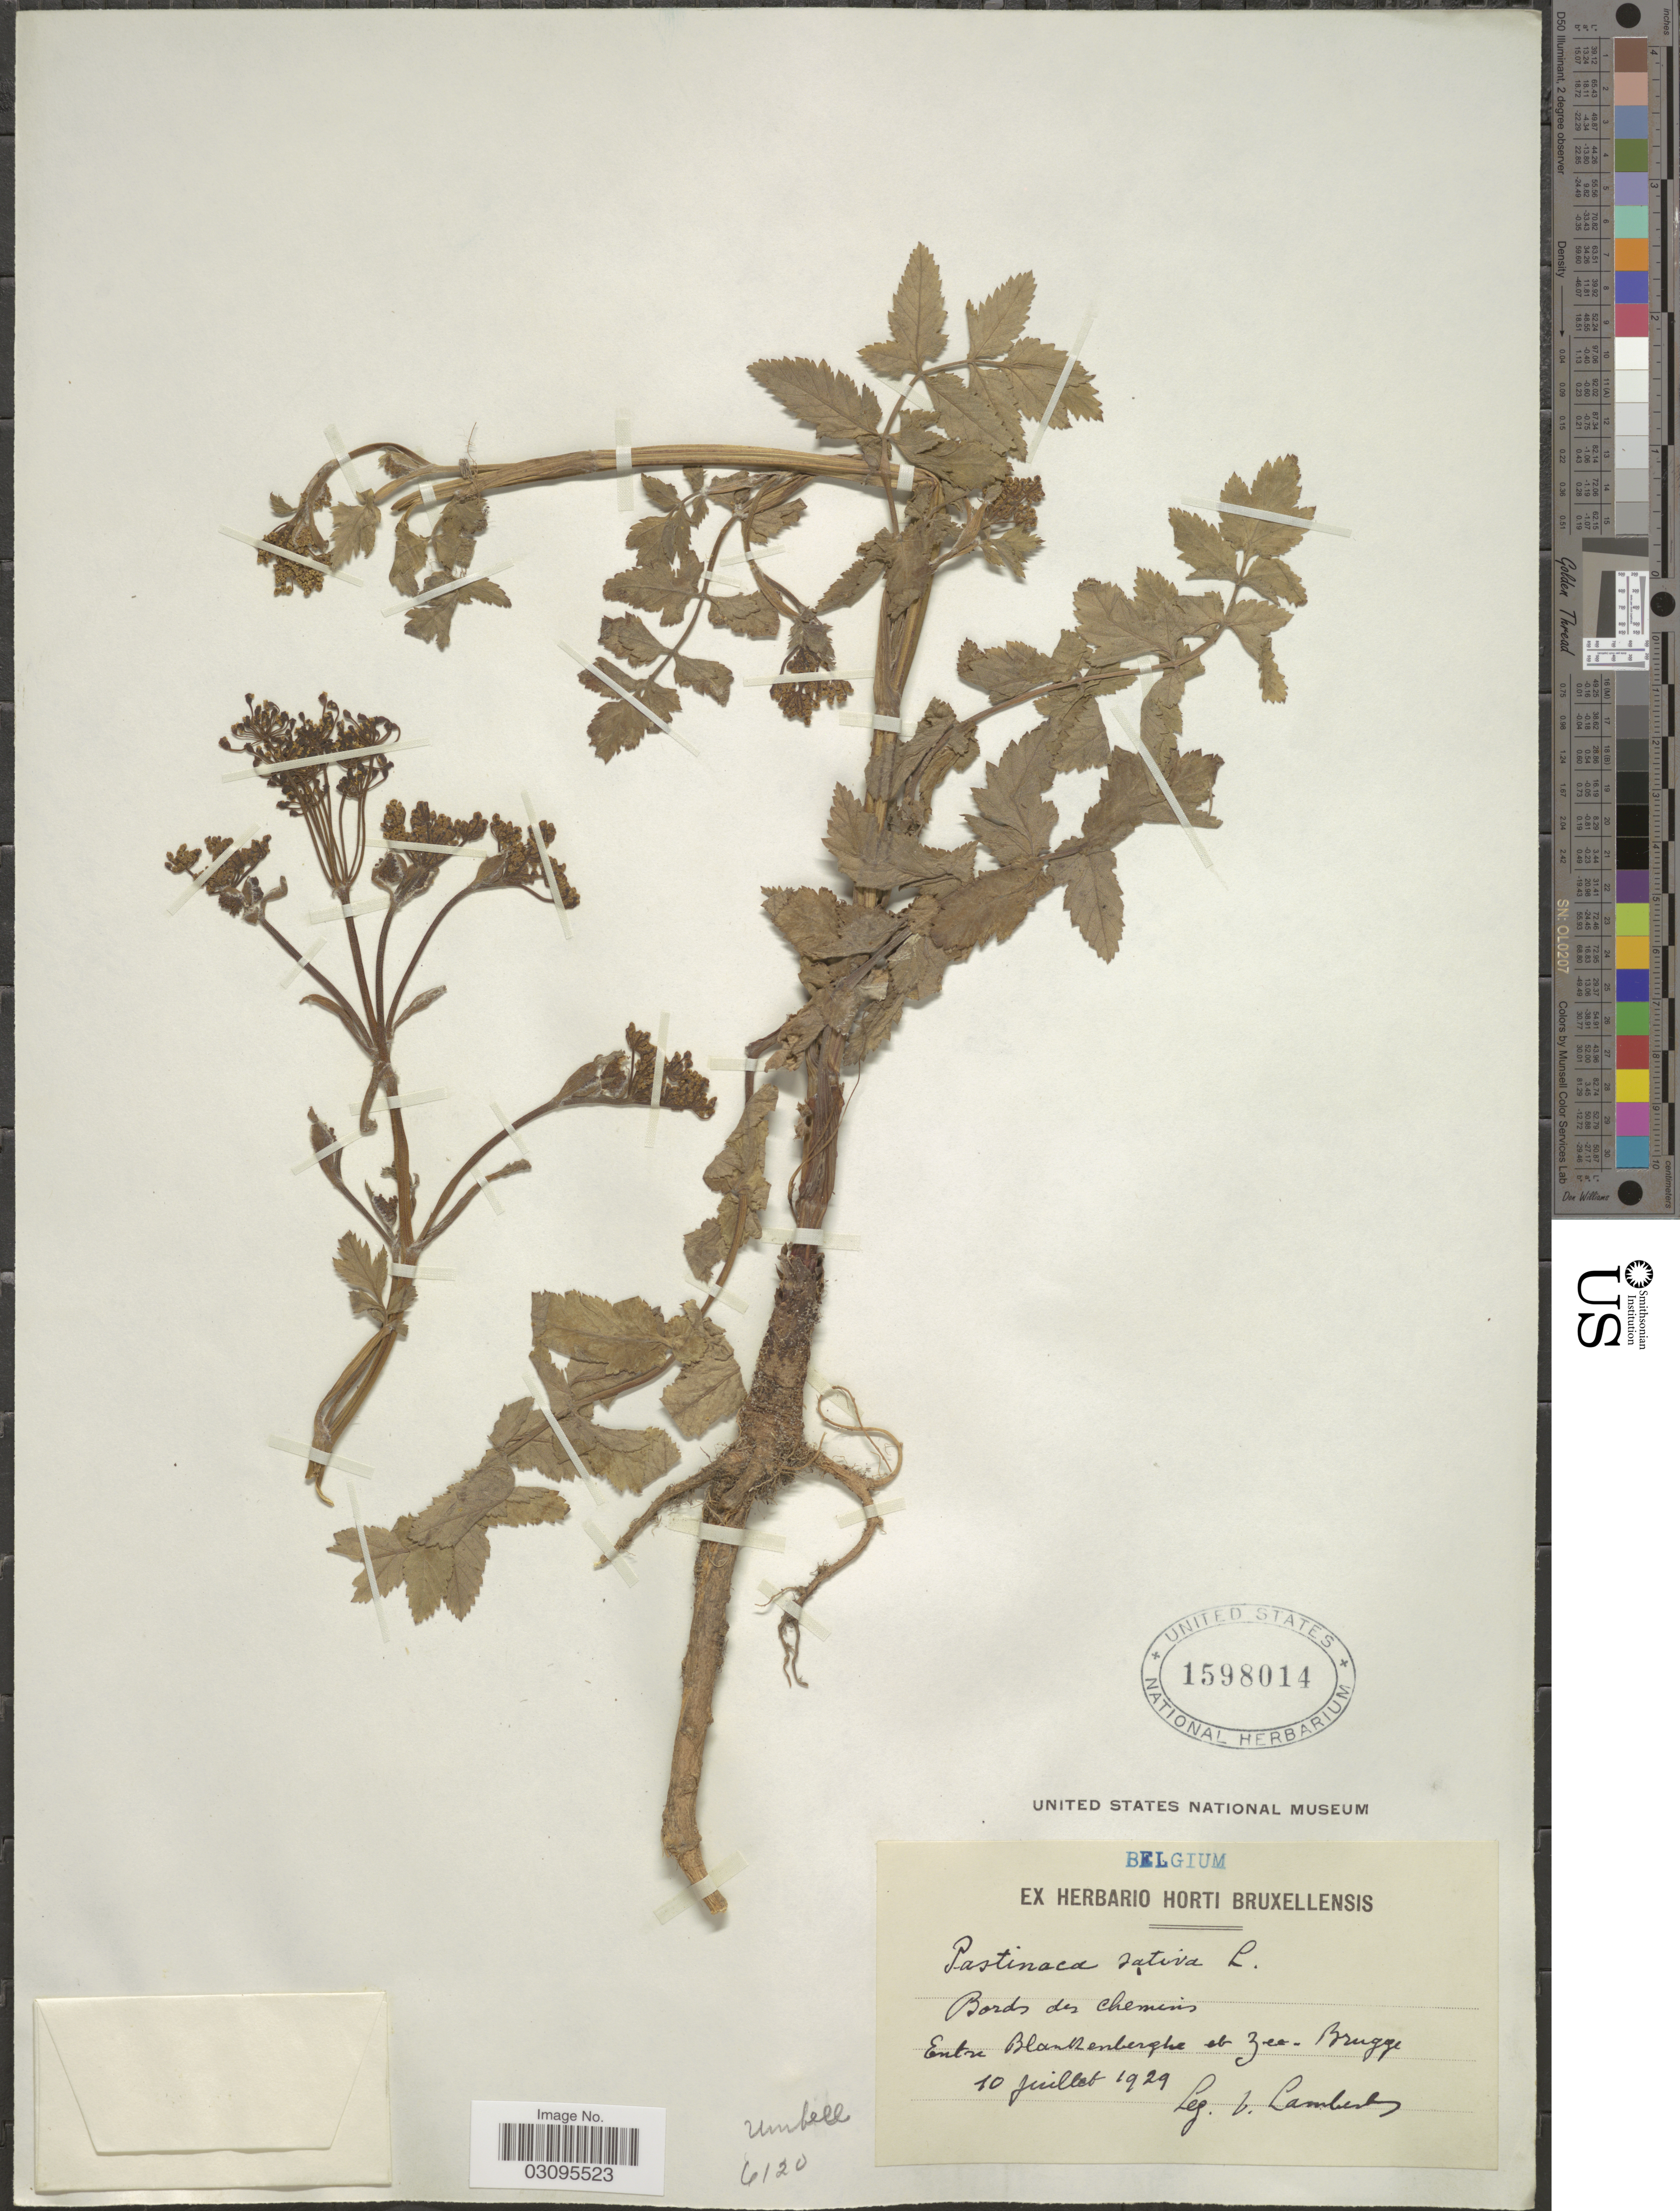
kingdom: Plantae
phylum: Tracheophyta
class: Magnoliopsida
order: Apiales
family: Apiaceae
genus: Pastinaca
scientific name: Pastinaca sativa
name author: L.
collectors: V. Lambert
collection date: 1929-07-10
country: Belgium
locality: Bords des chemins, Entre Blankenberghe et Zee- Brugge.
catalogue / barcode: US 1598014